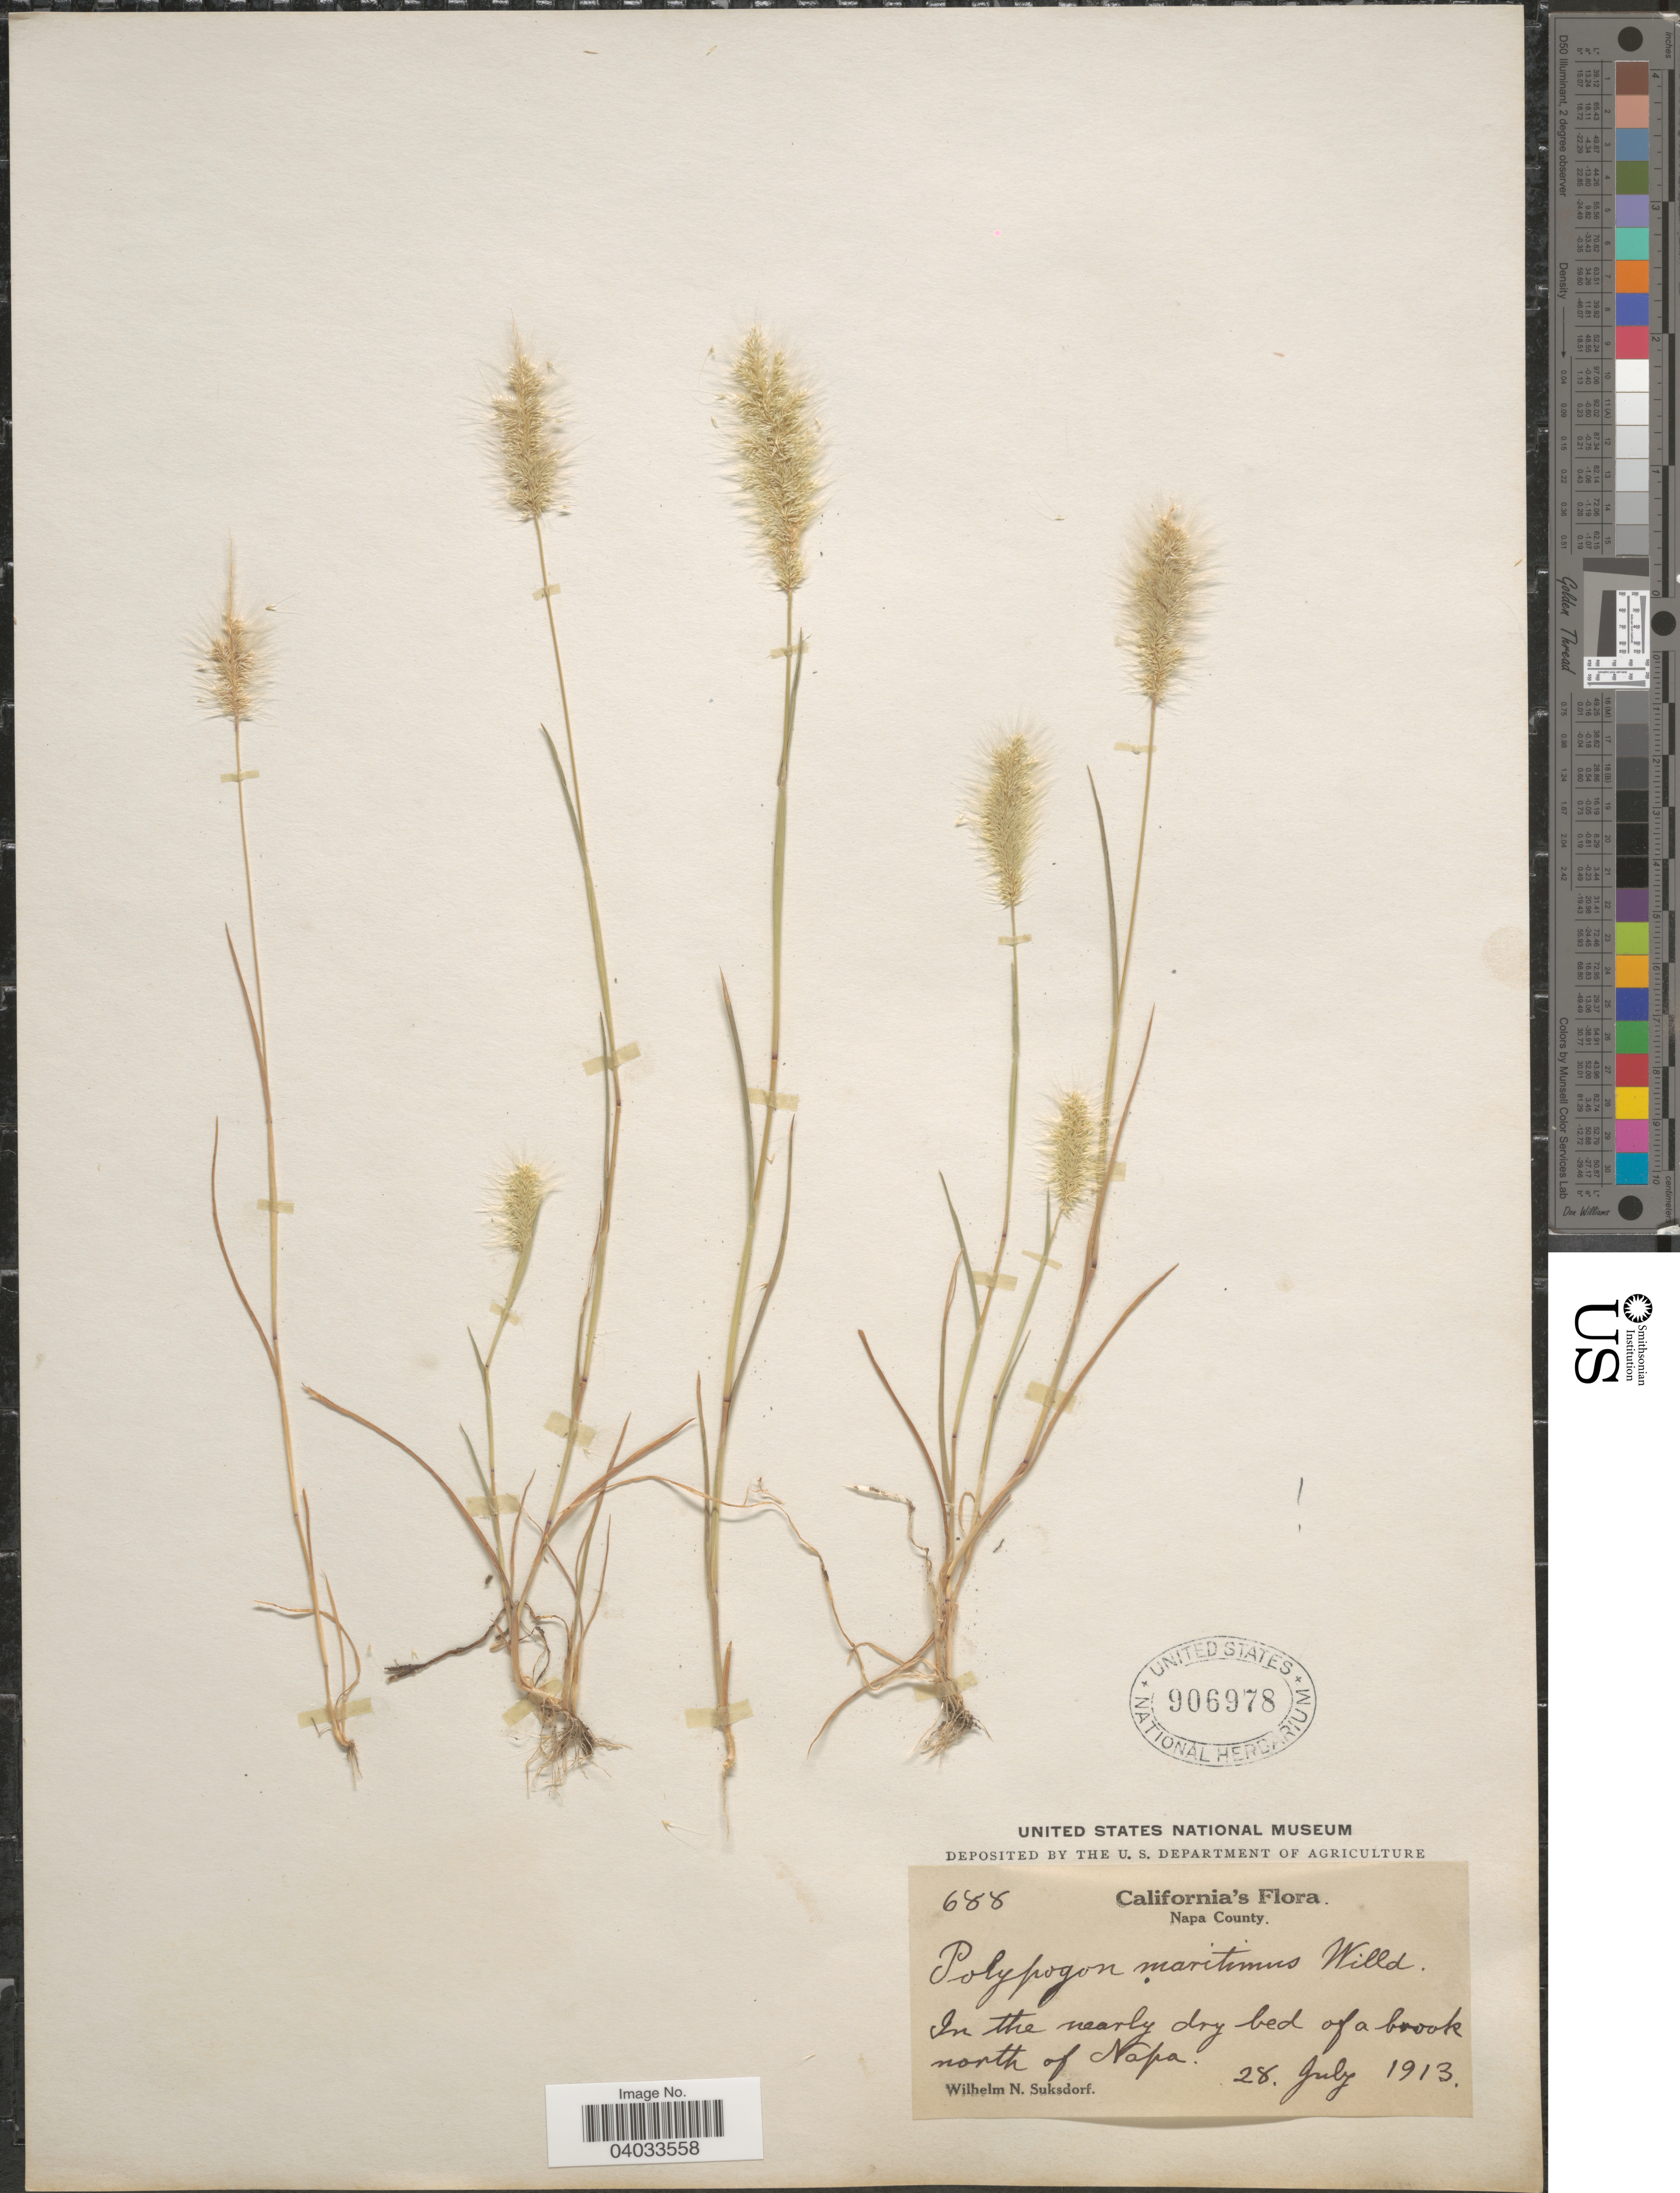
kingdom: Plantae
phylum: Tracheophyta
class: Liliopsida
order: Poales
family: Poaceae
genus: Polypogon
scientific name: Polypogon maritimus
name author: Willd.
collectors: W. N. Suksdorf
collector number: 688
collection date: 1913-07-28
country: United States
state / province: California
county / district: Napa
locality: Napa County. In the nearly dry bed of a brook north of Napa.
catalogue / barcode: US 906978